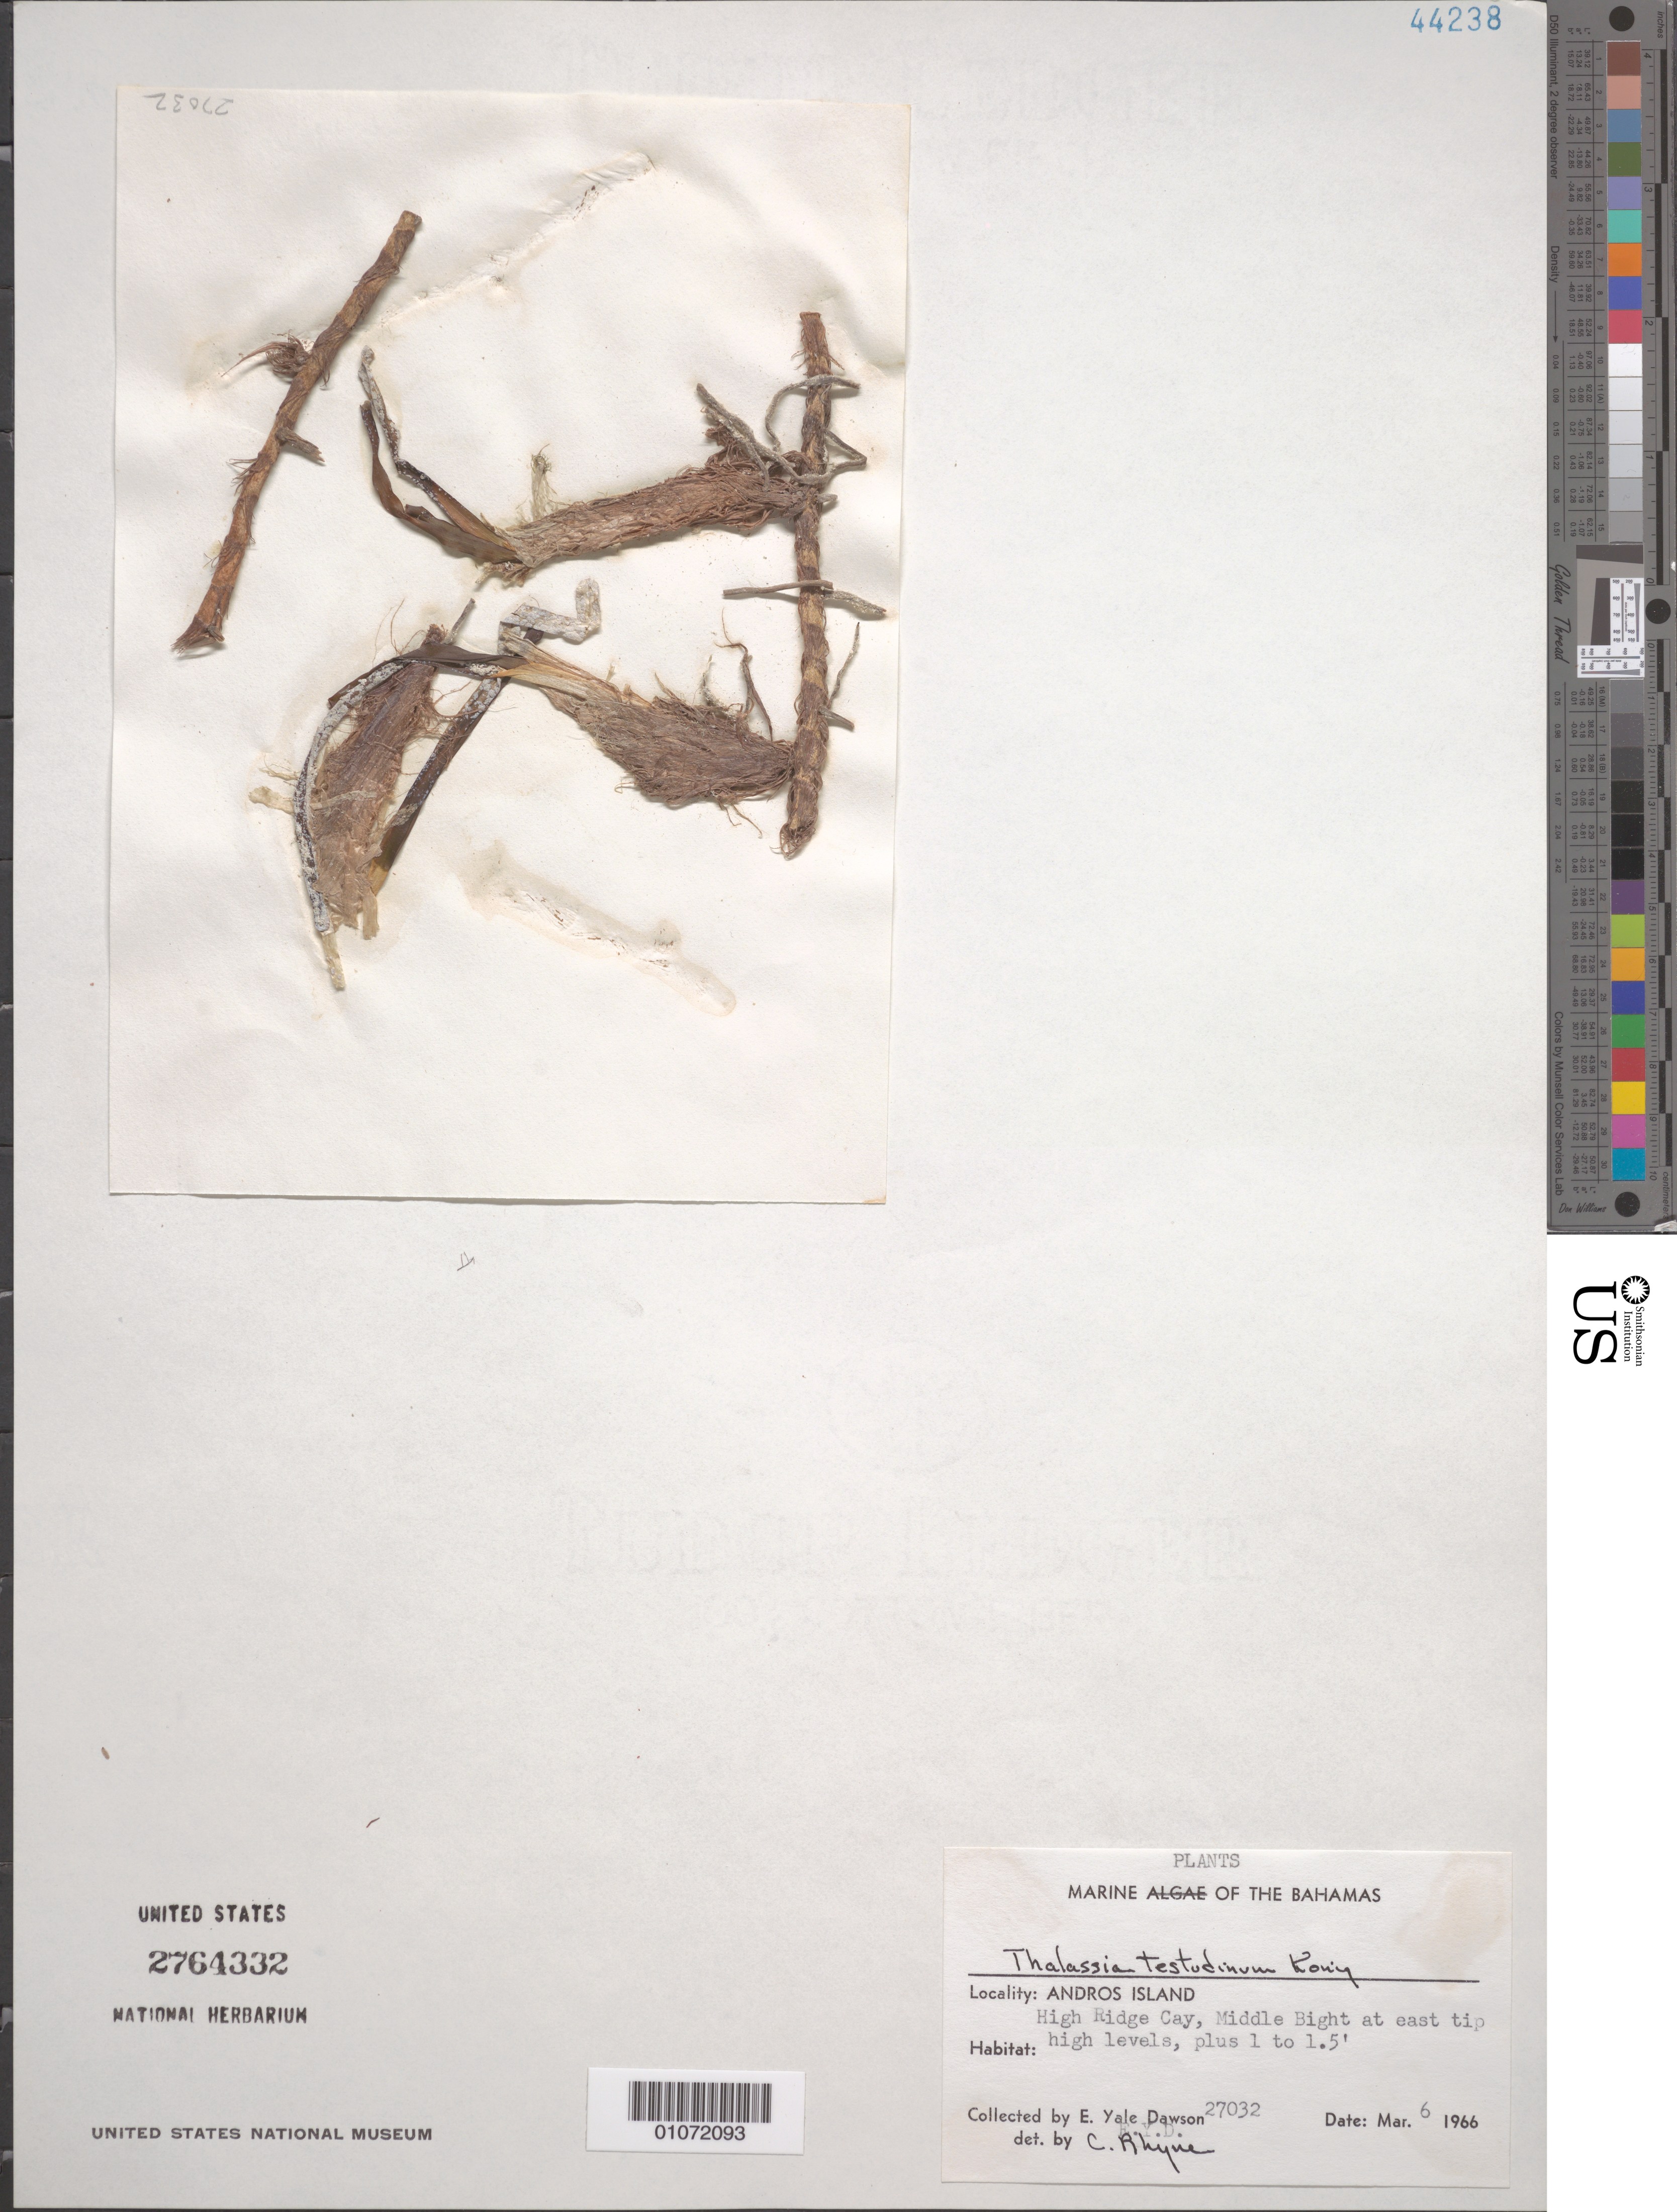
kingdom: Plantae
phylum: Tracheophyta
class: Liliopsida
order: Alismatales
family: Hydrocharitaceae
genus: Thalassia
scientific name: Thalassia testudinum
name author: Banks & Sol. ex K.D. Koenig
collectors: E. Y. Dawson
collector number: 27032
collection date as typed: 06 Mar 1966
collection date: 1966-03-06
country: Bahamas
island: Andros I.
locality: High Ridge Cay, middle bight at east tip high levels plus 1 to 1.5'.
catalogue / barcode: US 2764332